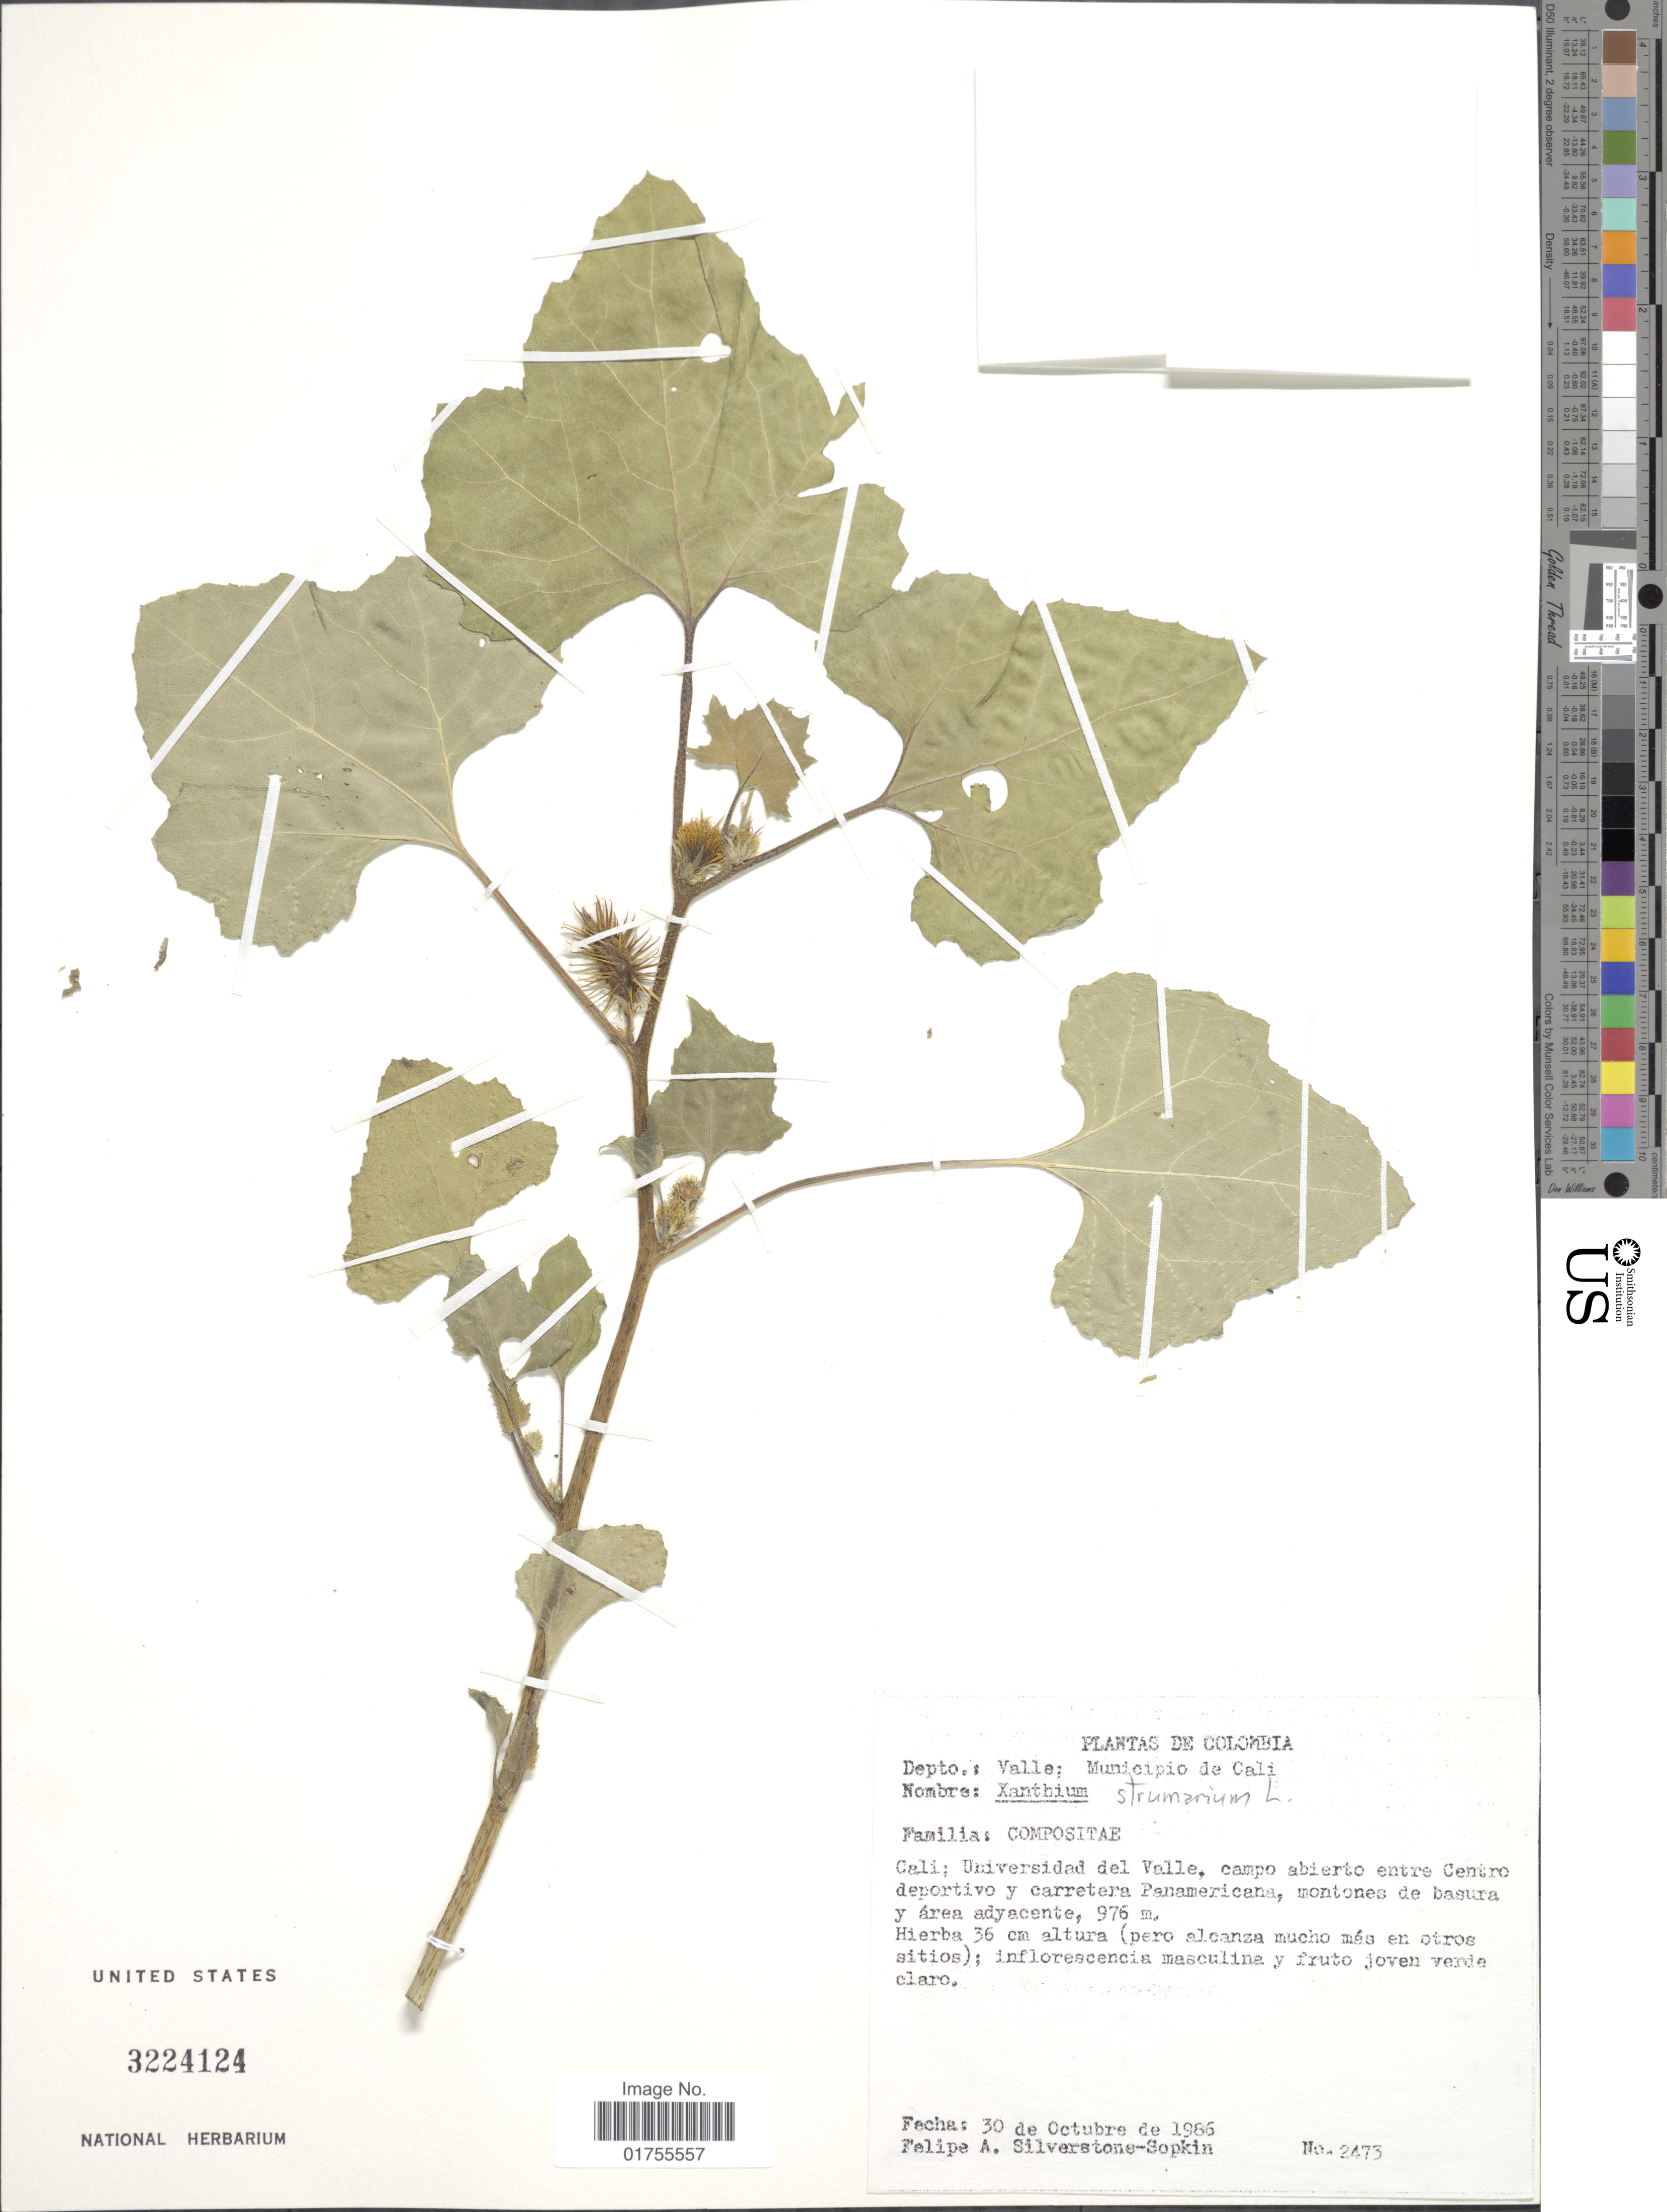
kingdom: Plantae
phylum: Tracheophyta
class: Magnoliopsida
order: Asterales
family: Asteraceae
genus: Xanthium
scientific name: Xanthium strumarium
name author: L.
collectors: P. A. Silverstone-Sopkin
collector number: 2473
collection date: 1986-10-30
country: Colombia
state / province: Valle del Cauca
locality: Depto. Valle, Municipio de Cali, Cali: Universidad del Valle, campo abierto entre Centro deportivo y carretera Panamerica, montes de basura y area adyacente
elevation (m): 976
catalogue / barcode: US 3224124